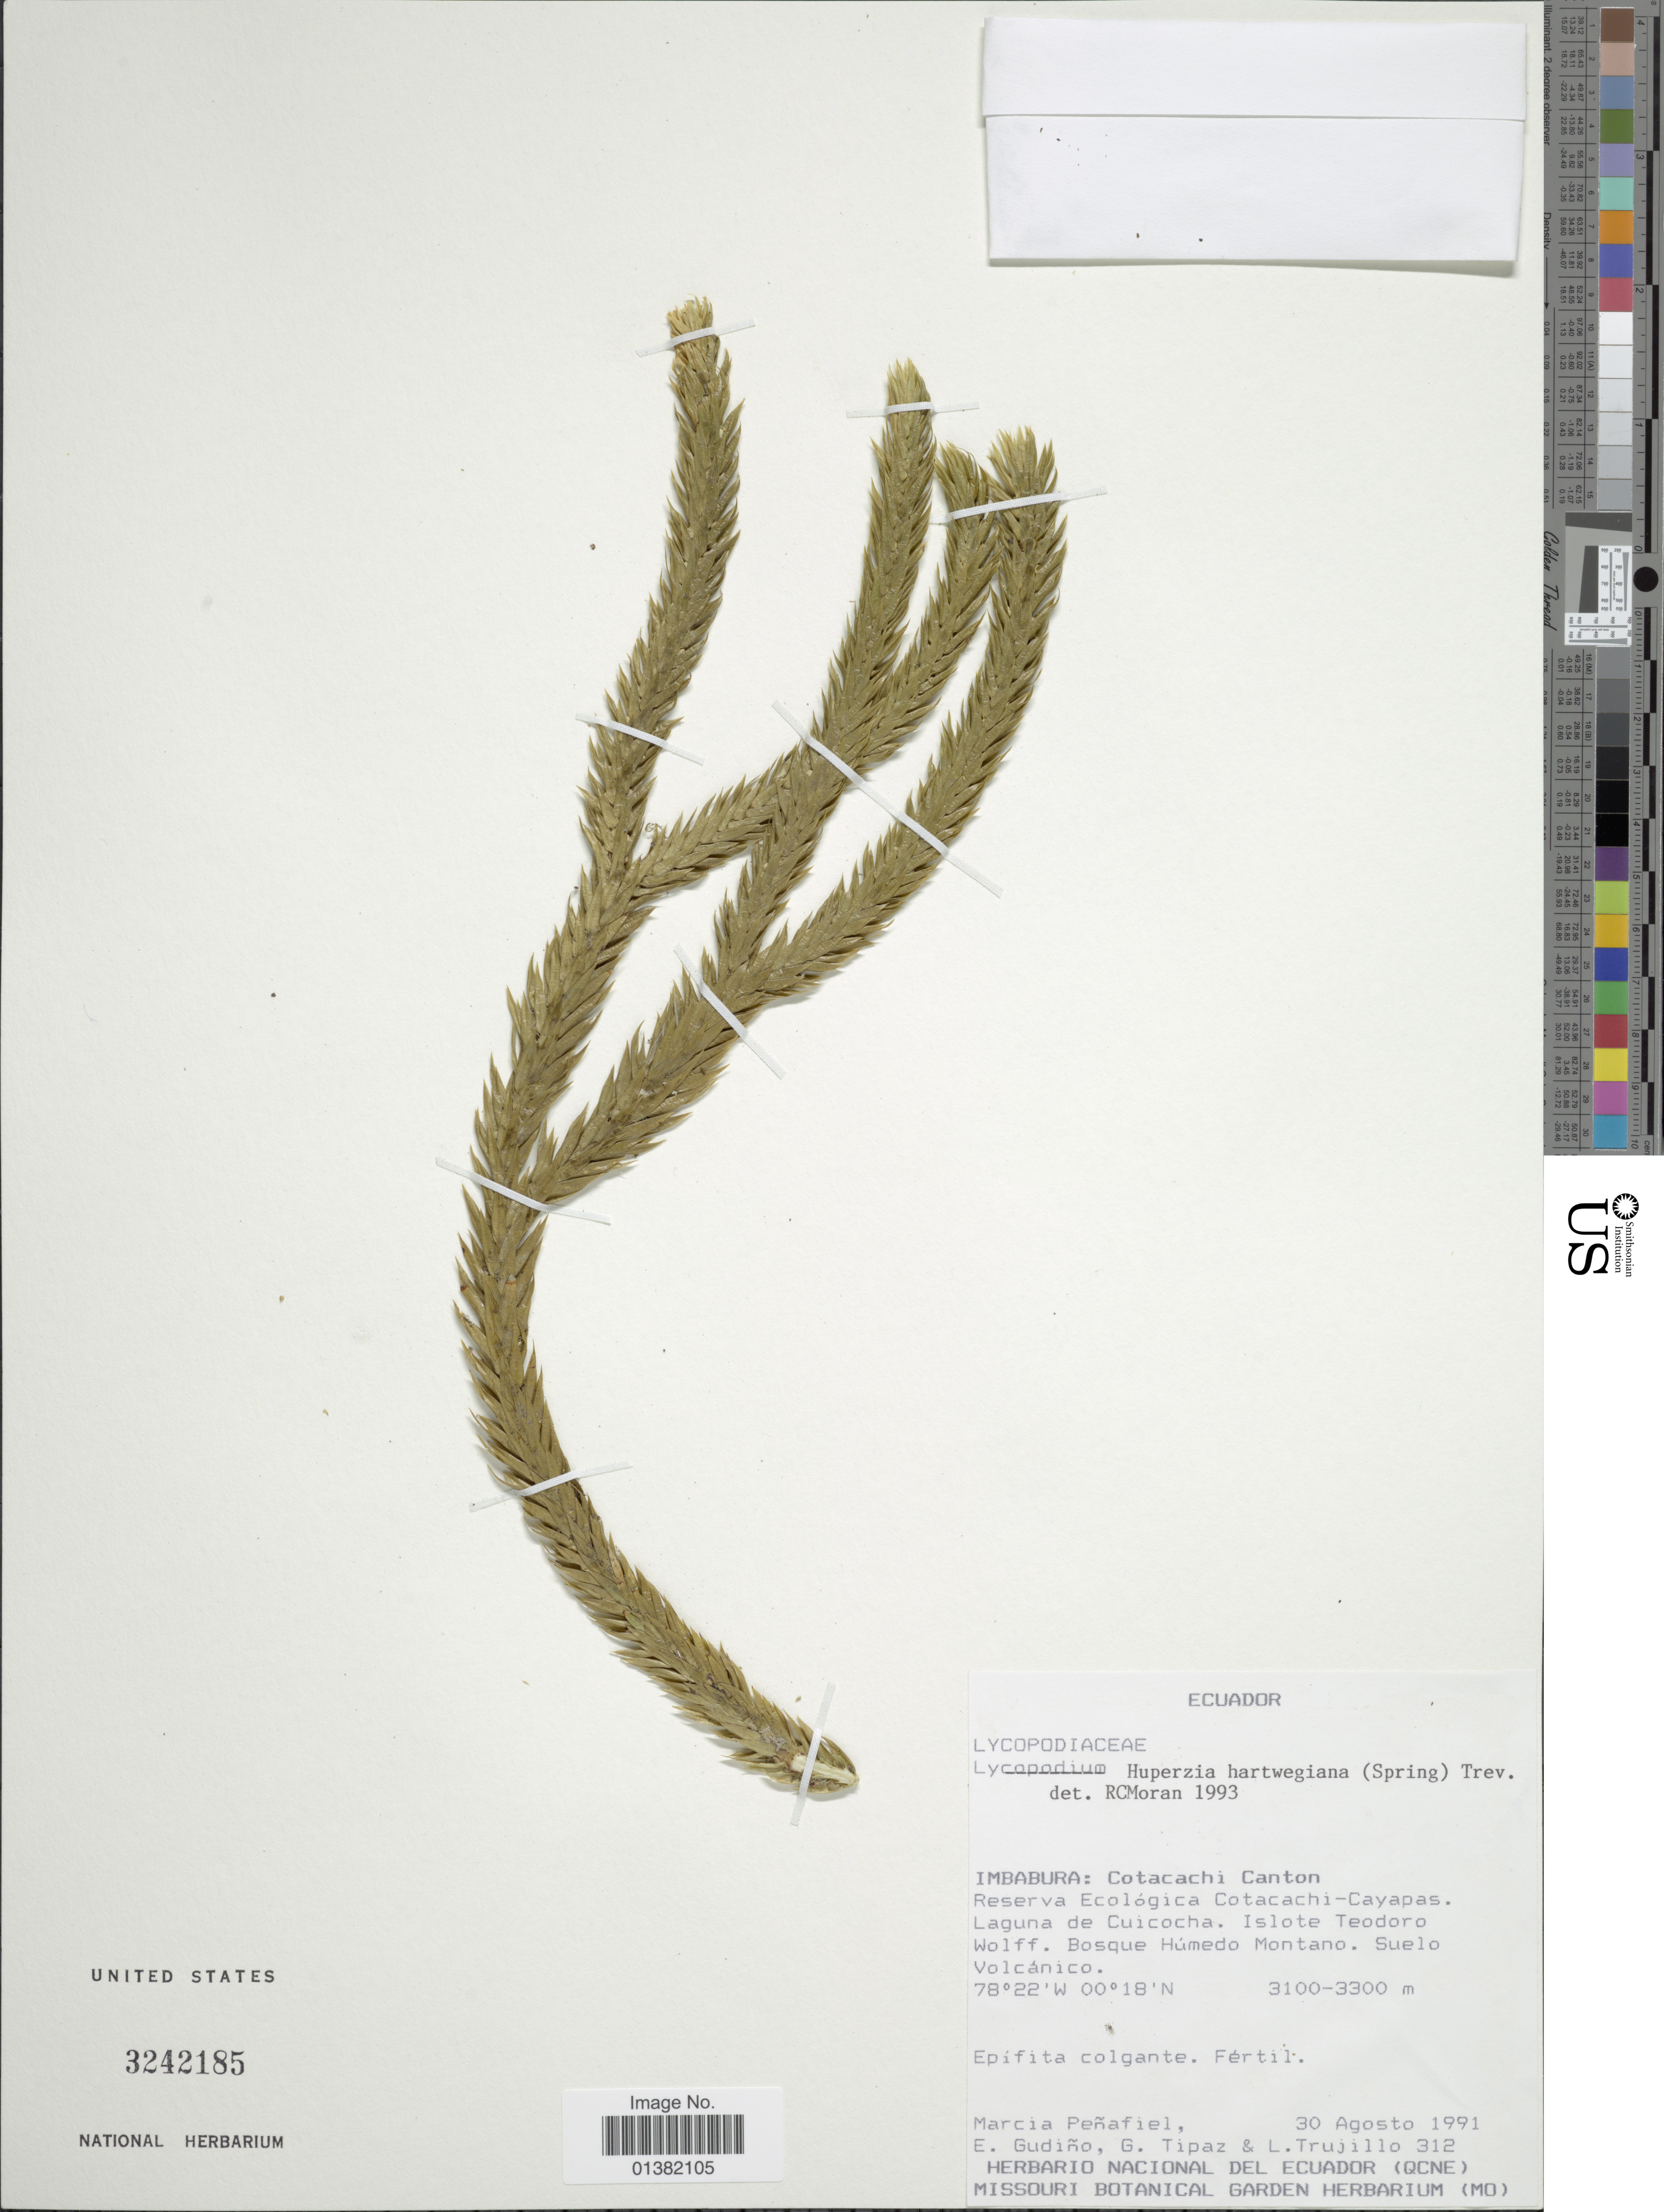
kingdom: Plantae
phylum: Tracheophyta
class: Lycopodiopsida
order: Lycopodiales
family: Lycopodiaceae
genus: Phlegmariurus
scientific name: Phlegmariurus hartwegianus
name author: (Spring) B. Øllg.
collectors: M. Penafiel, E. Gudiño, G. Tipaz & L. Trujillo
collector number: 312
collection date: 1991-08-30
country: Ecuador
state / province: Imbabura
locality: Cotacachi Canton, Reserva Ecológica Cotacachi-Cayapas. Laguna de Cuicocha. Islote Teodoro Wolff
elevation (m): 3100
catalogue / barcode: US 3242185